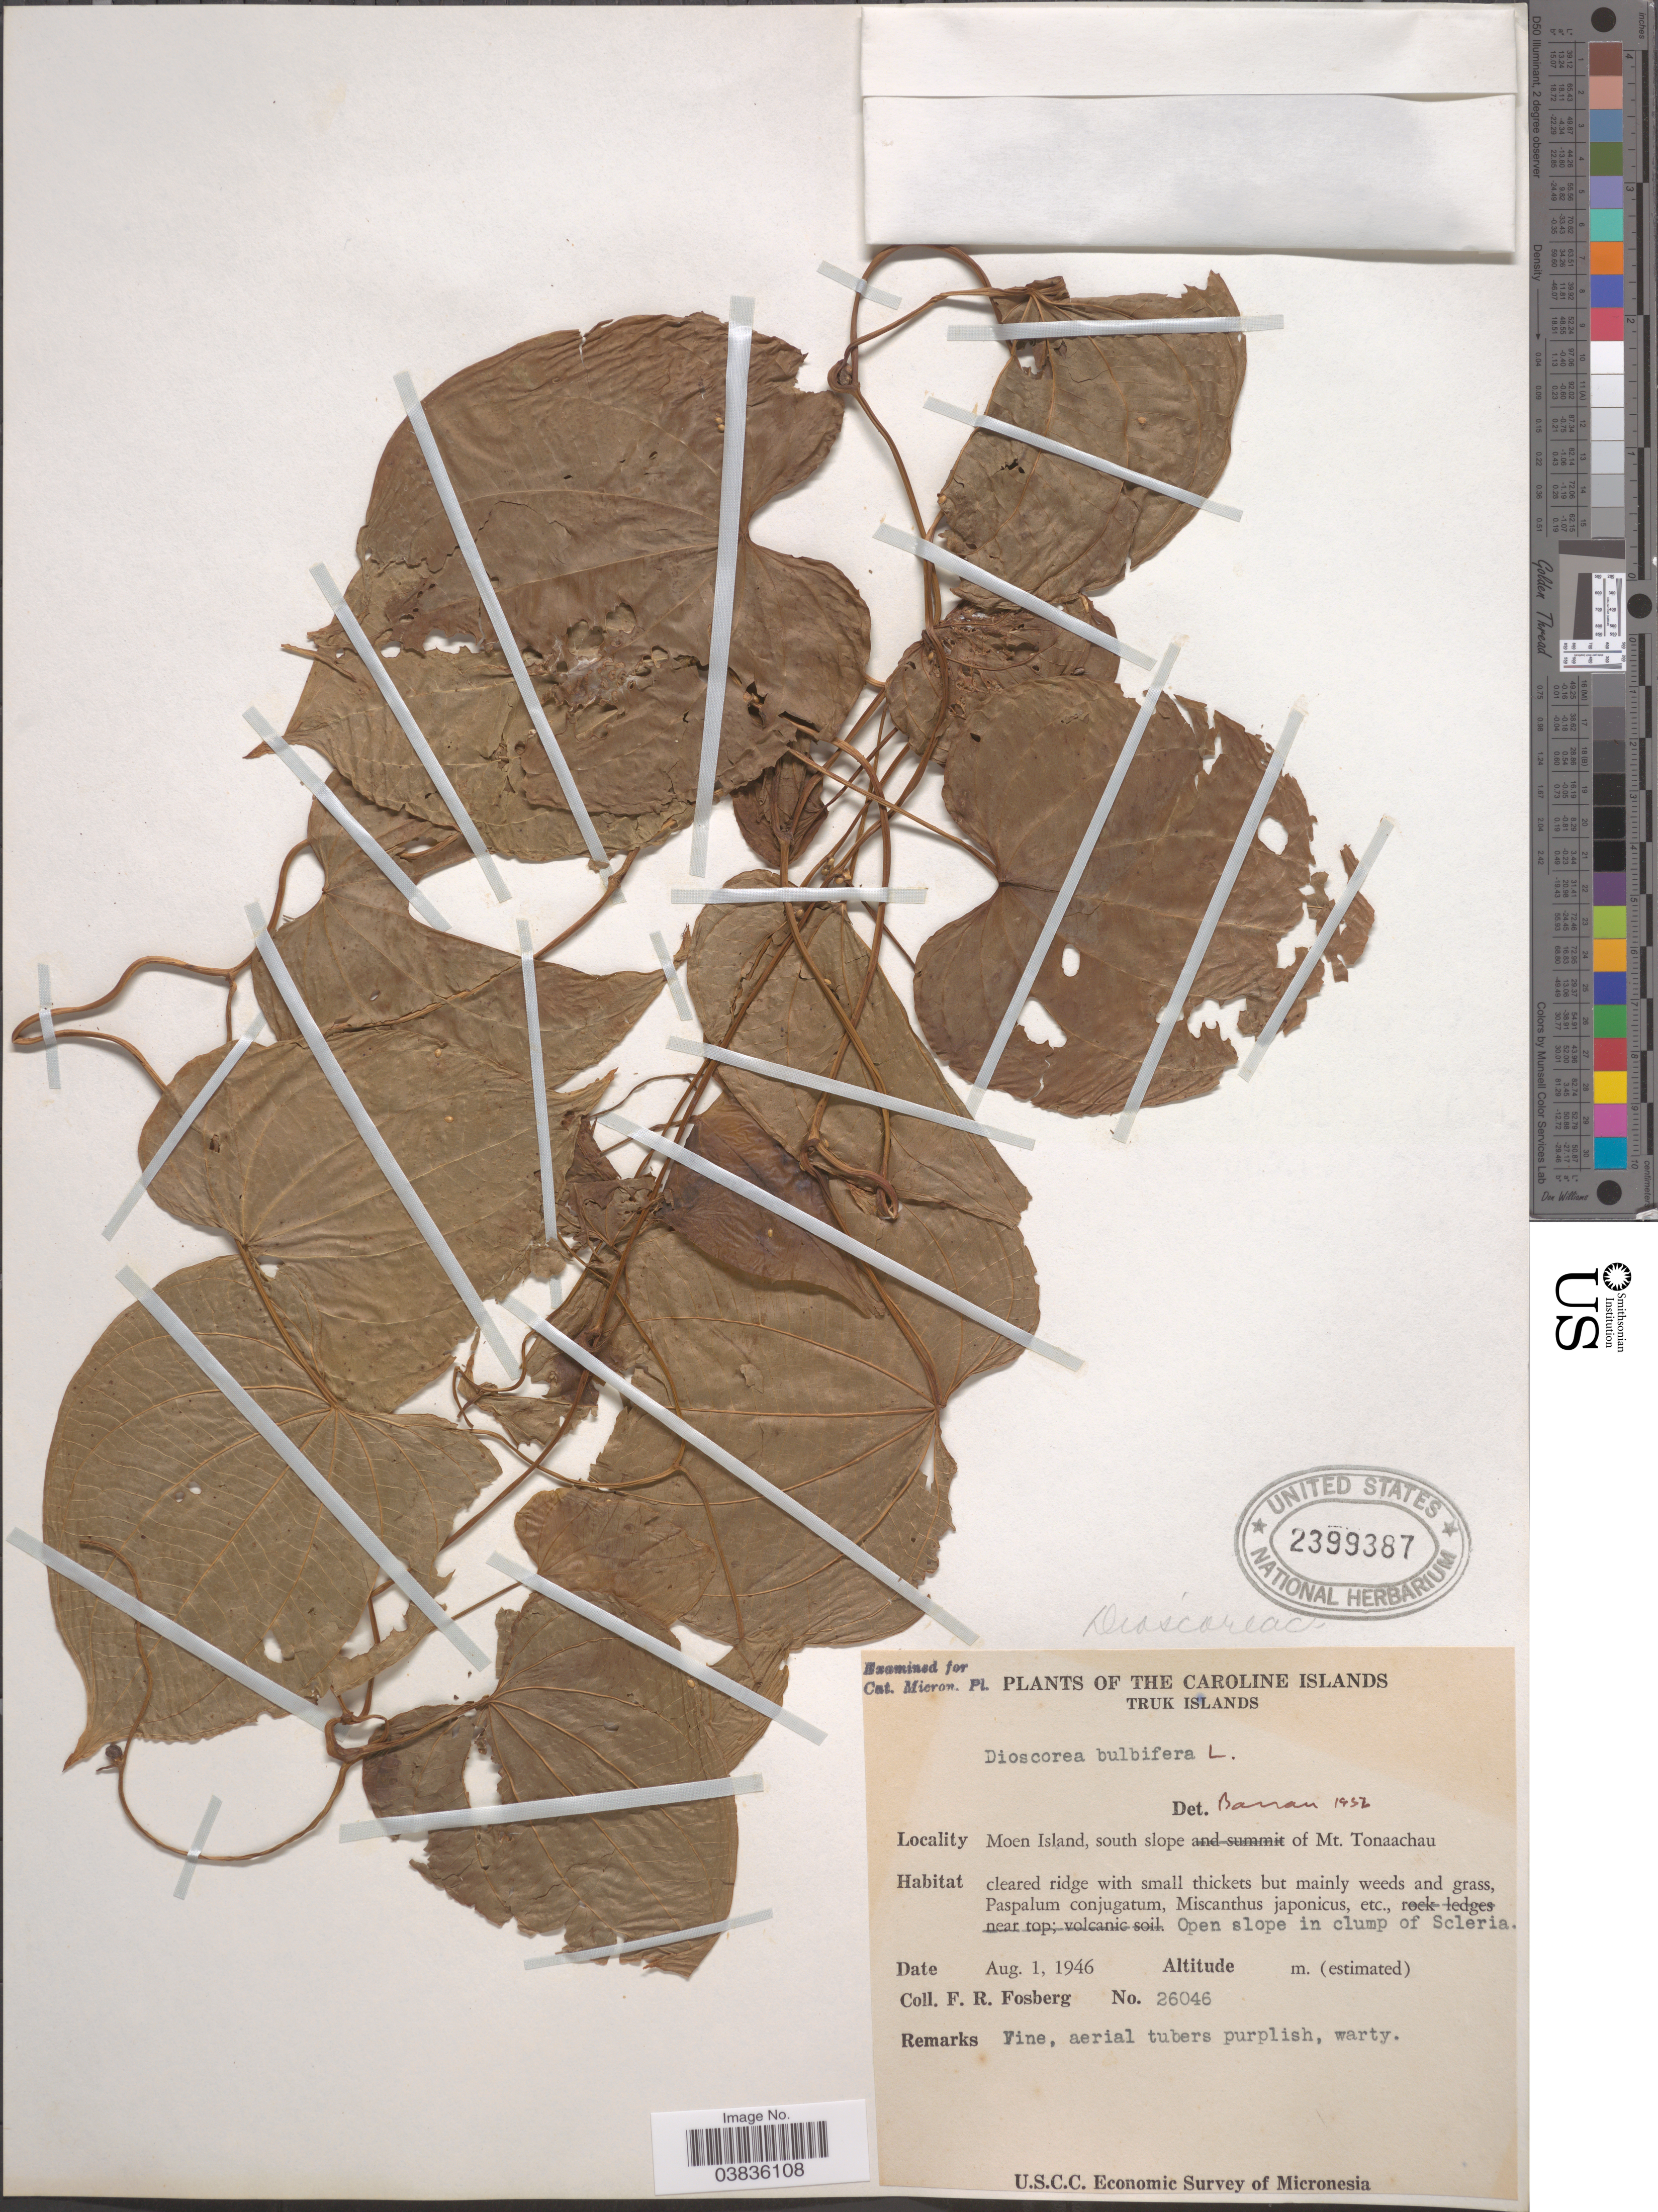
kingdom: Plantae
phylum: Tracheophyta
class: Liliopsida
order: Dioscoreales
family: Dioscoreaceae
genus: Dioscorea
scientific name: Dioscorea bulbifera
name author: L.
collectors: F. R. Fosberg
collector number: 26046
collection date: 1946-08-01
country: Micronesia, Federated States of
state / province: Truk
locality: The Caroline Islands. Truk Islands. Moen Island, south slope of Mt. Tonaachau.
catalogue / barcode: US 2399387